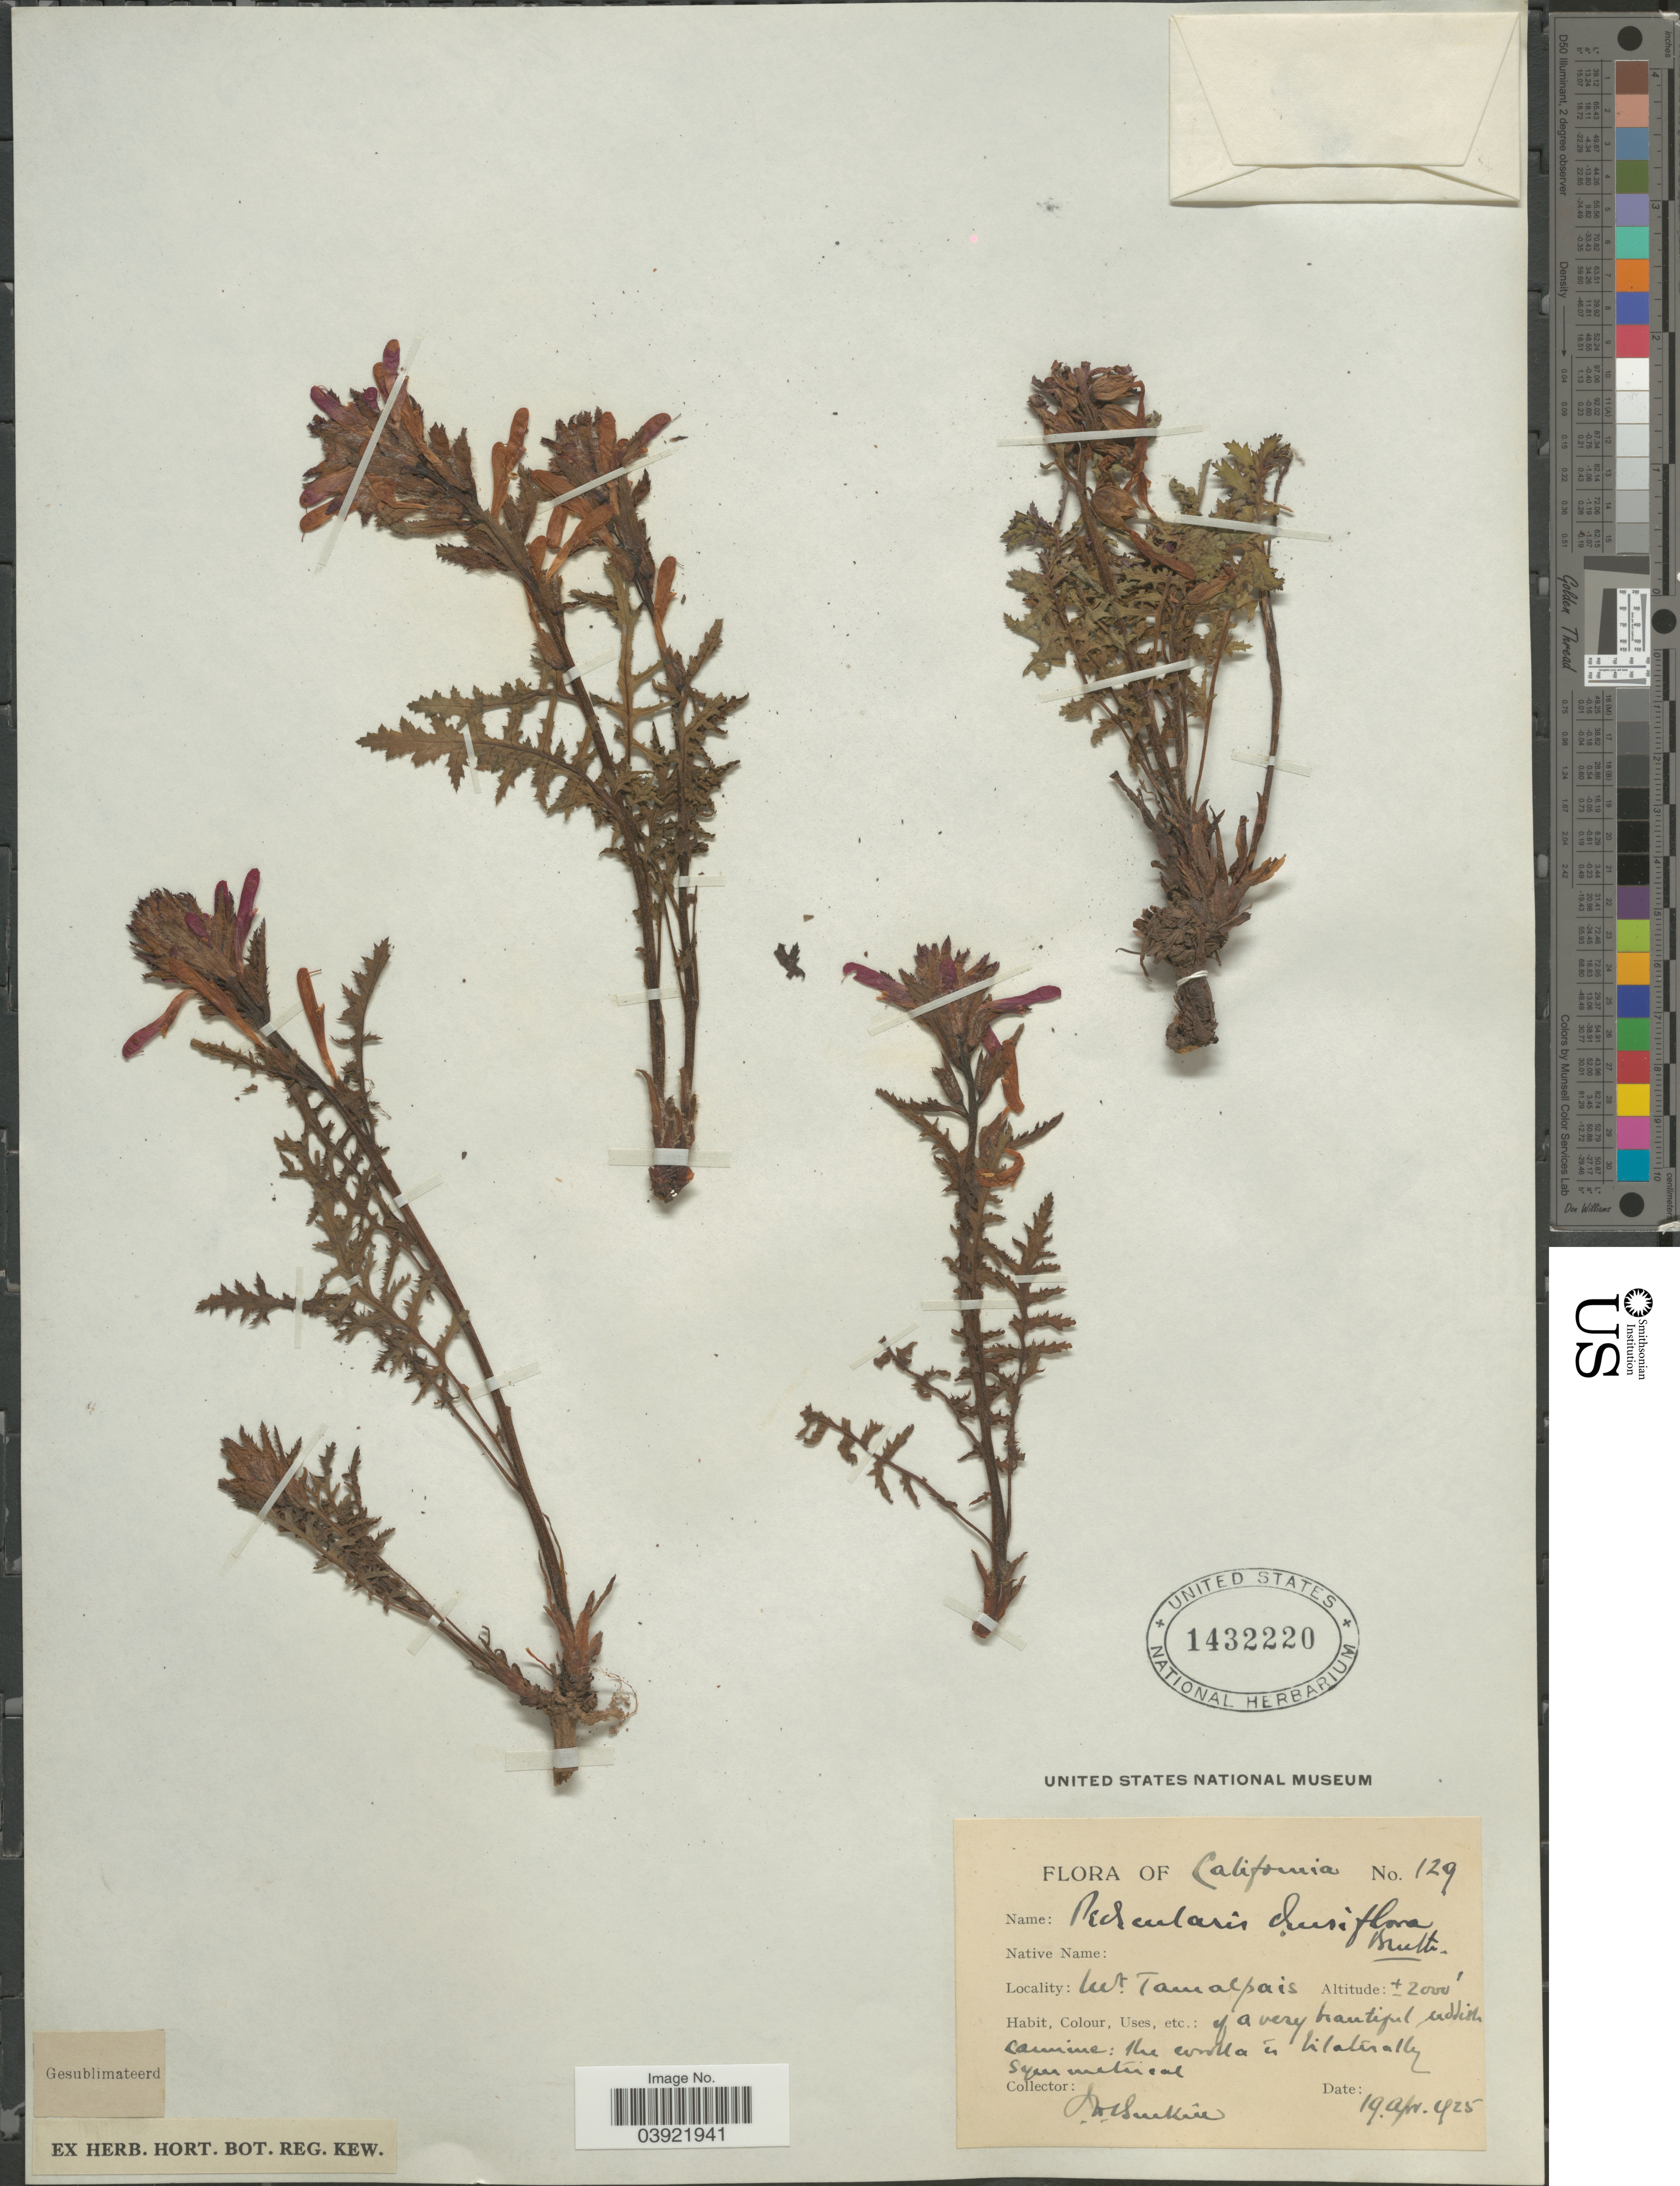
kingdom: Plantae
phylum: Tracheophyta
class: Magnoliopsida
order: Lamiales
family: Orobanchaceae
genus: Pedicularis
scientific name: Pedicularis densiflora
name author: Benth.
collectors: J. Burkill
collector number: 129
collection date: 1925-04-19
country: United States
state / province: California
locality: Mt. Tamalpais.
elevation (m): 610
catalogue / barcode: US 1432220